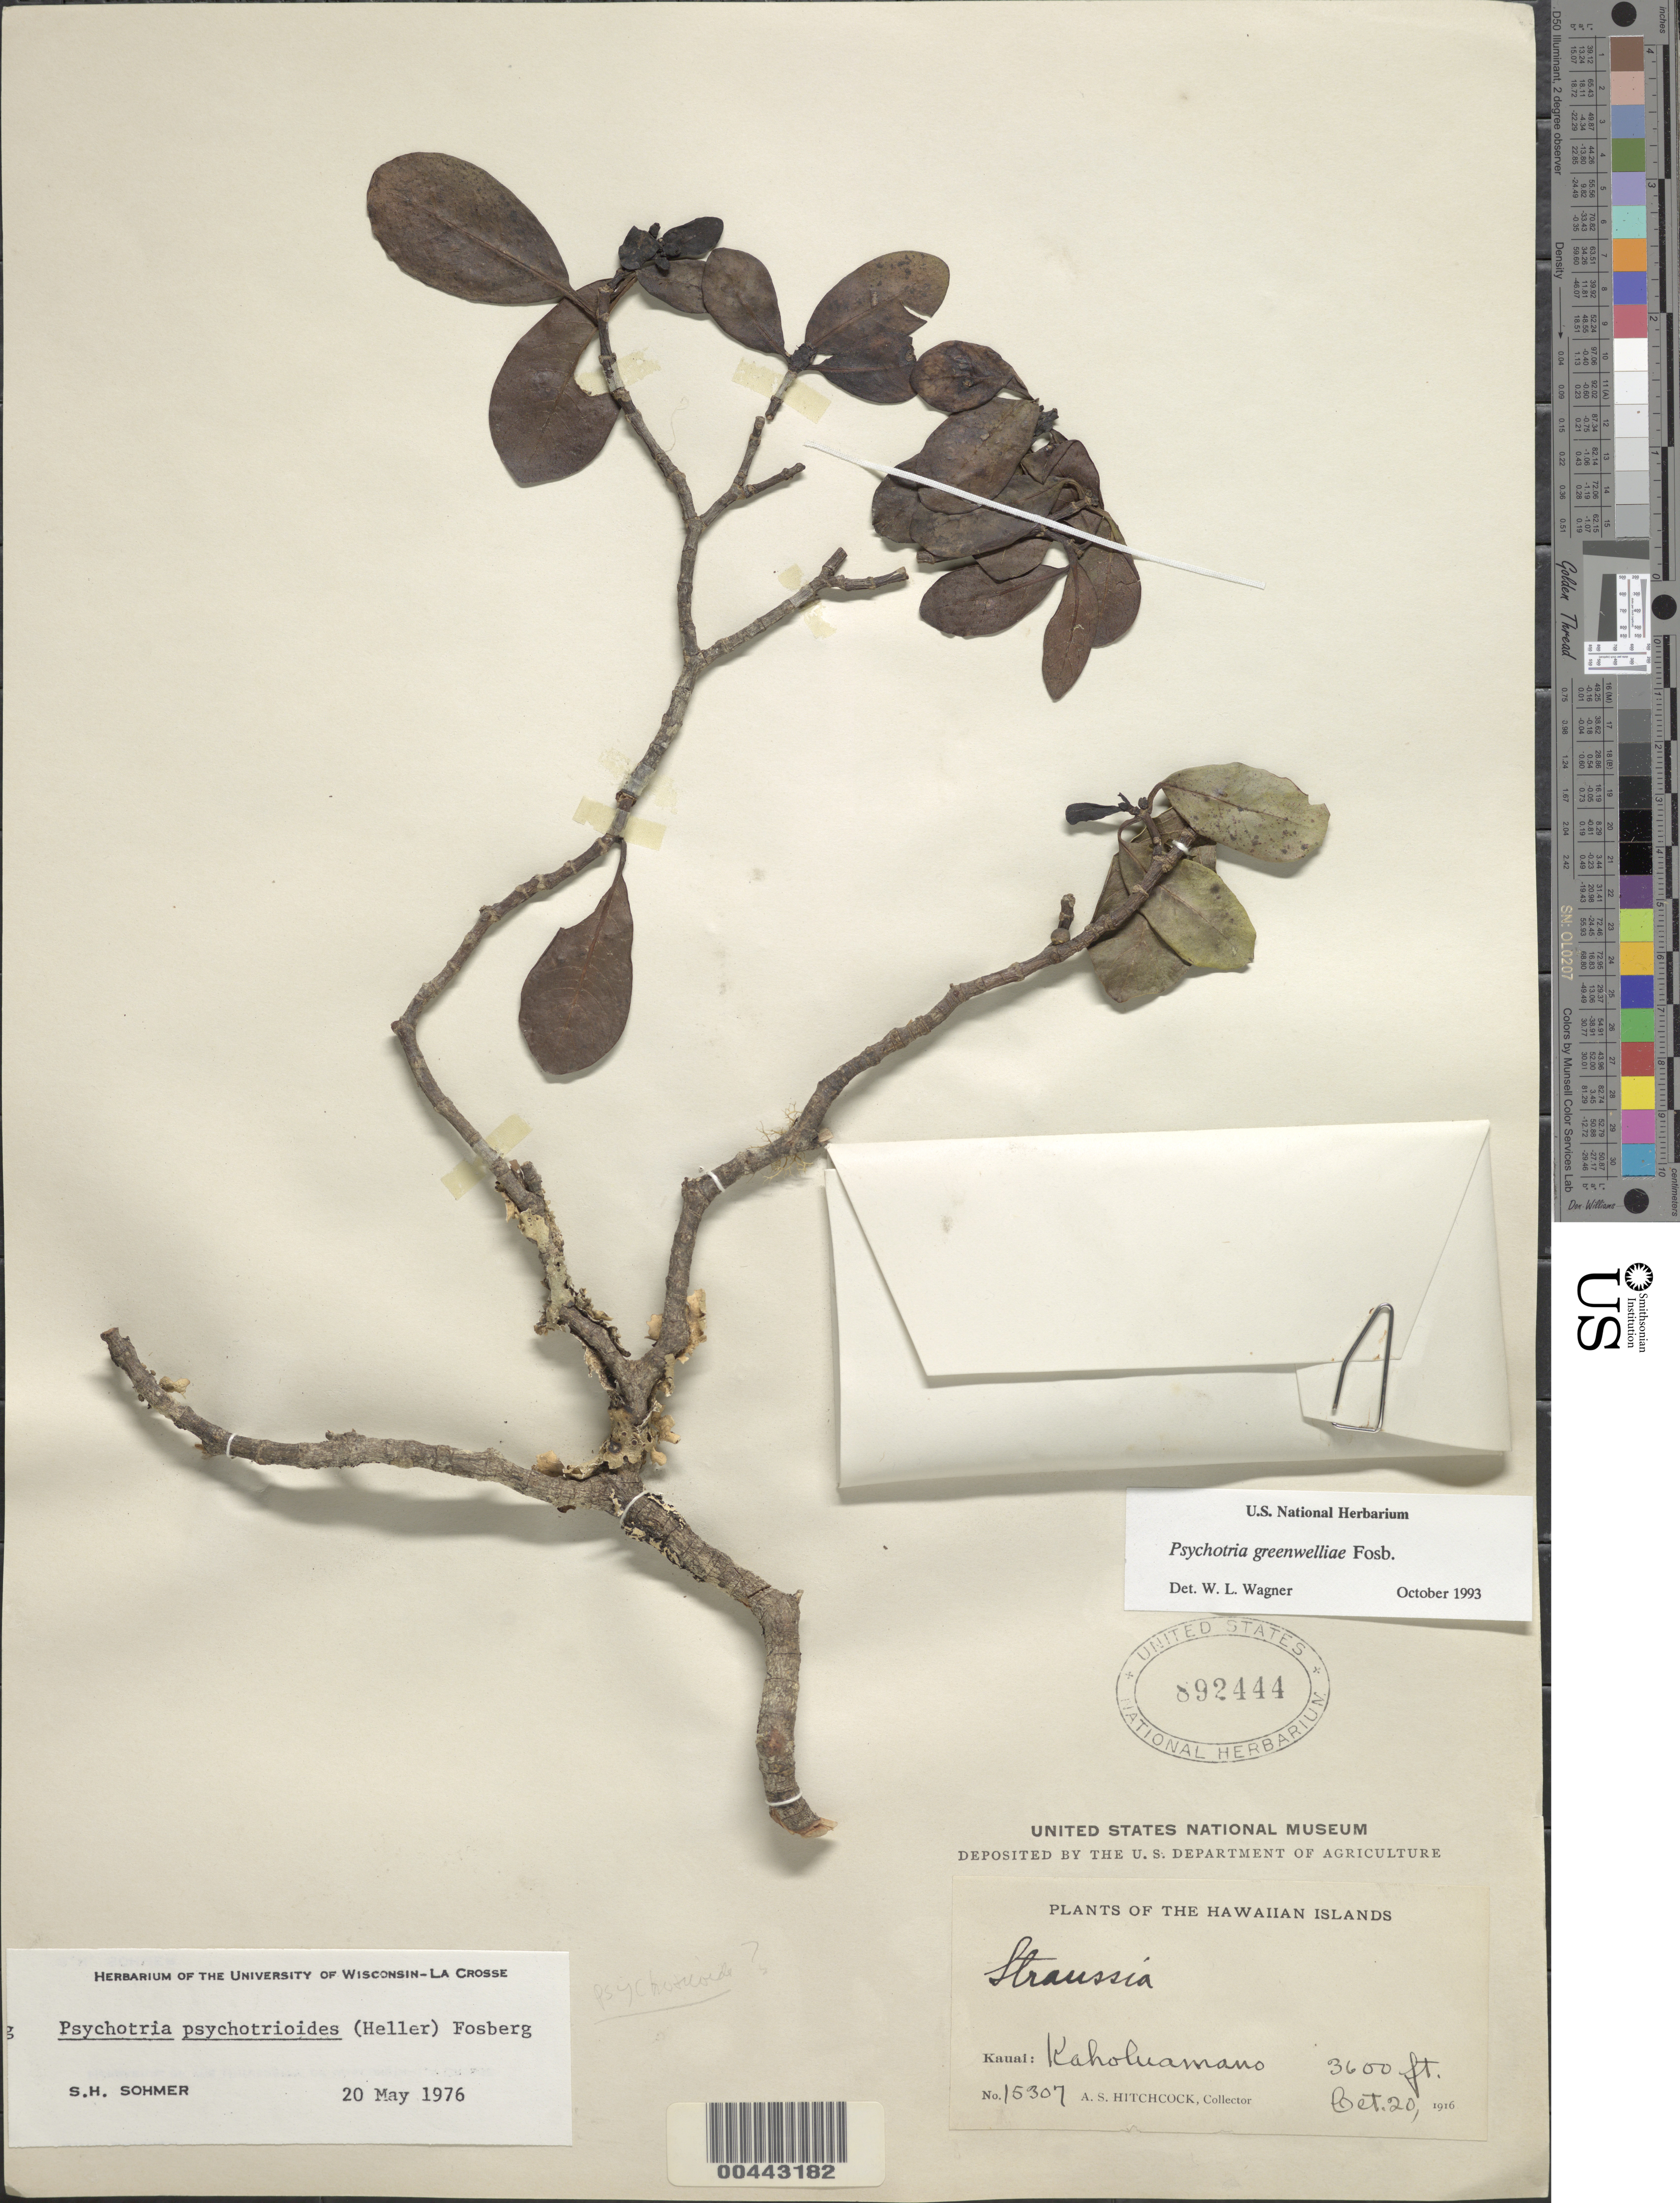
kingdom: Plantae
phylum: Tracheophyta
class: Magnoliopsida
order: Gentianales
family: Rubiaceae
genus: Psychotria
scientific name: Psychotria greenwelliae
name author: Fosberg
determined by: Wagner, W. L., (BOT), Smithsonian Institution - National Museum of Natural History (UNITED STATES)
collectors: A. S. Hitchcock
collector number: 15307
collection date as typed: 20 Oct 1916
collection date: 1916-10-20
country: United States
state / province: Hawaii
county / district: Kauai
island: Kaua'i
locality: Kaholuamano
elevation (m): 1097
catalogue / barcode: US 892444